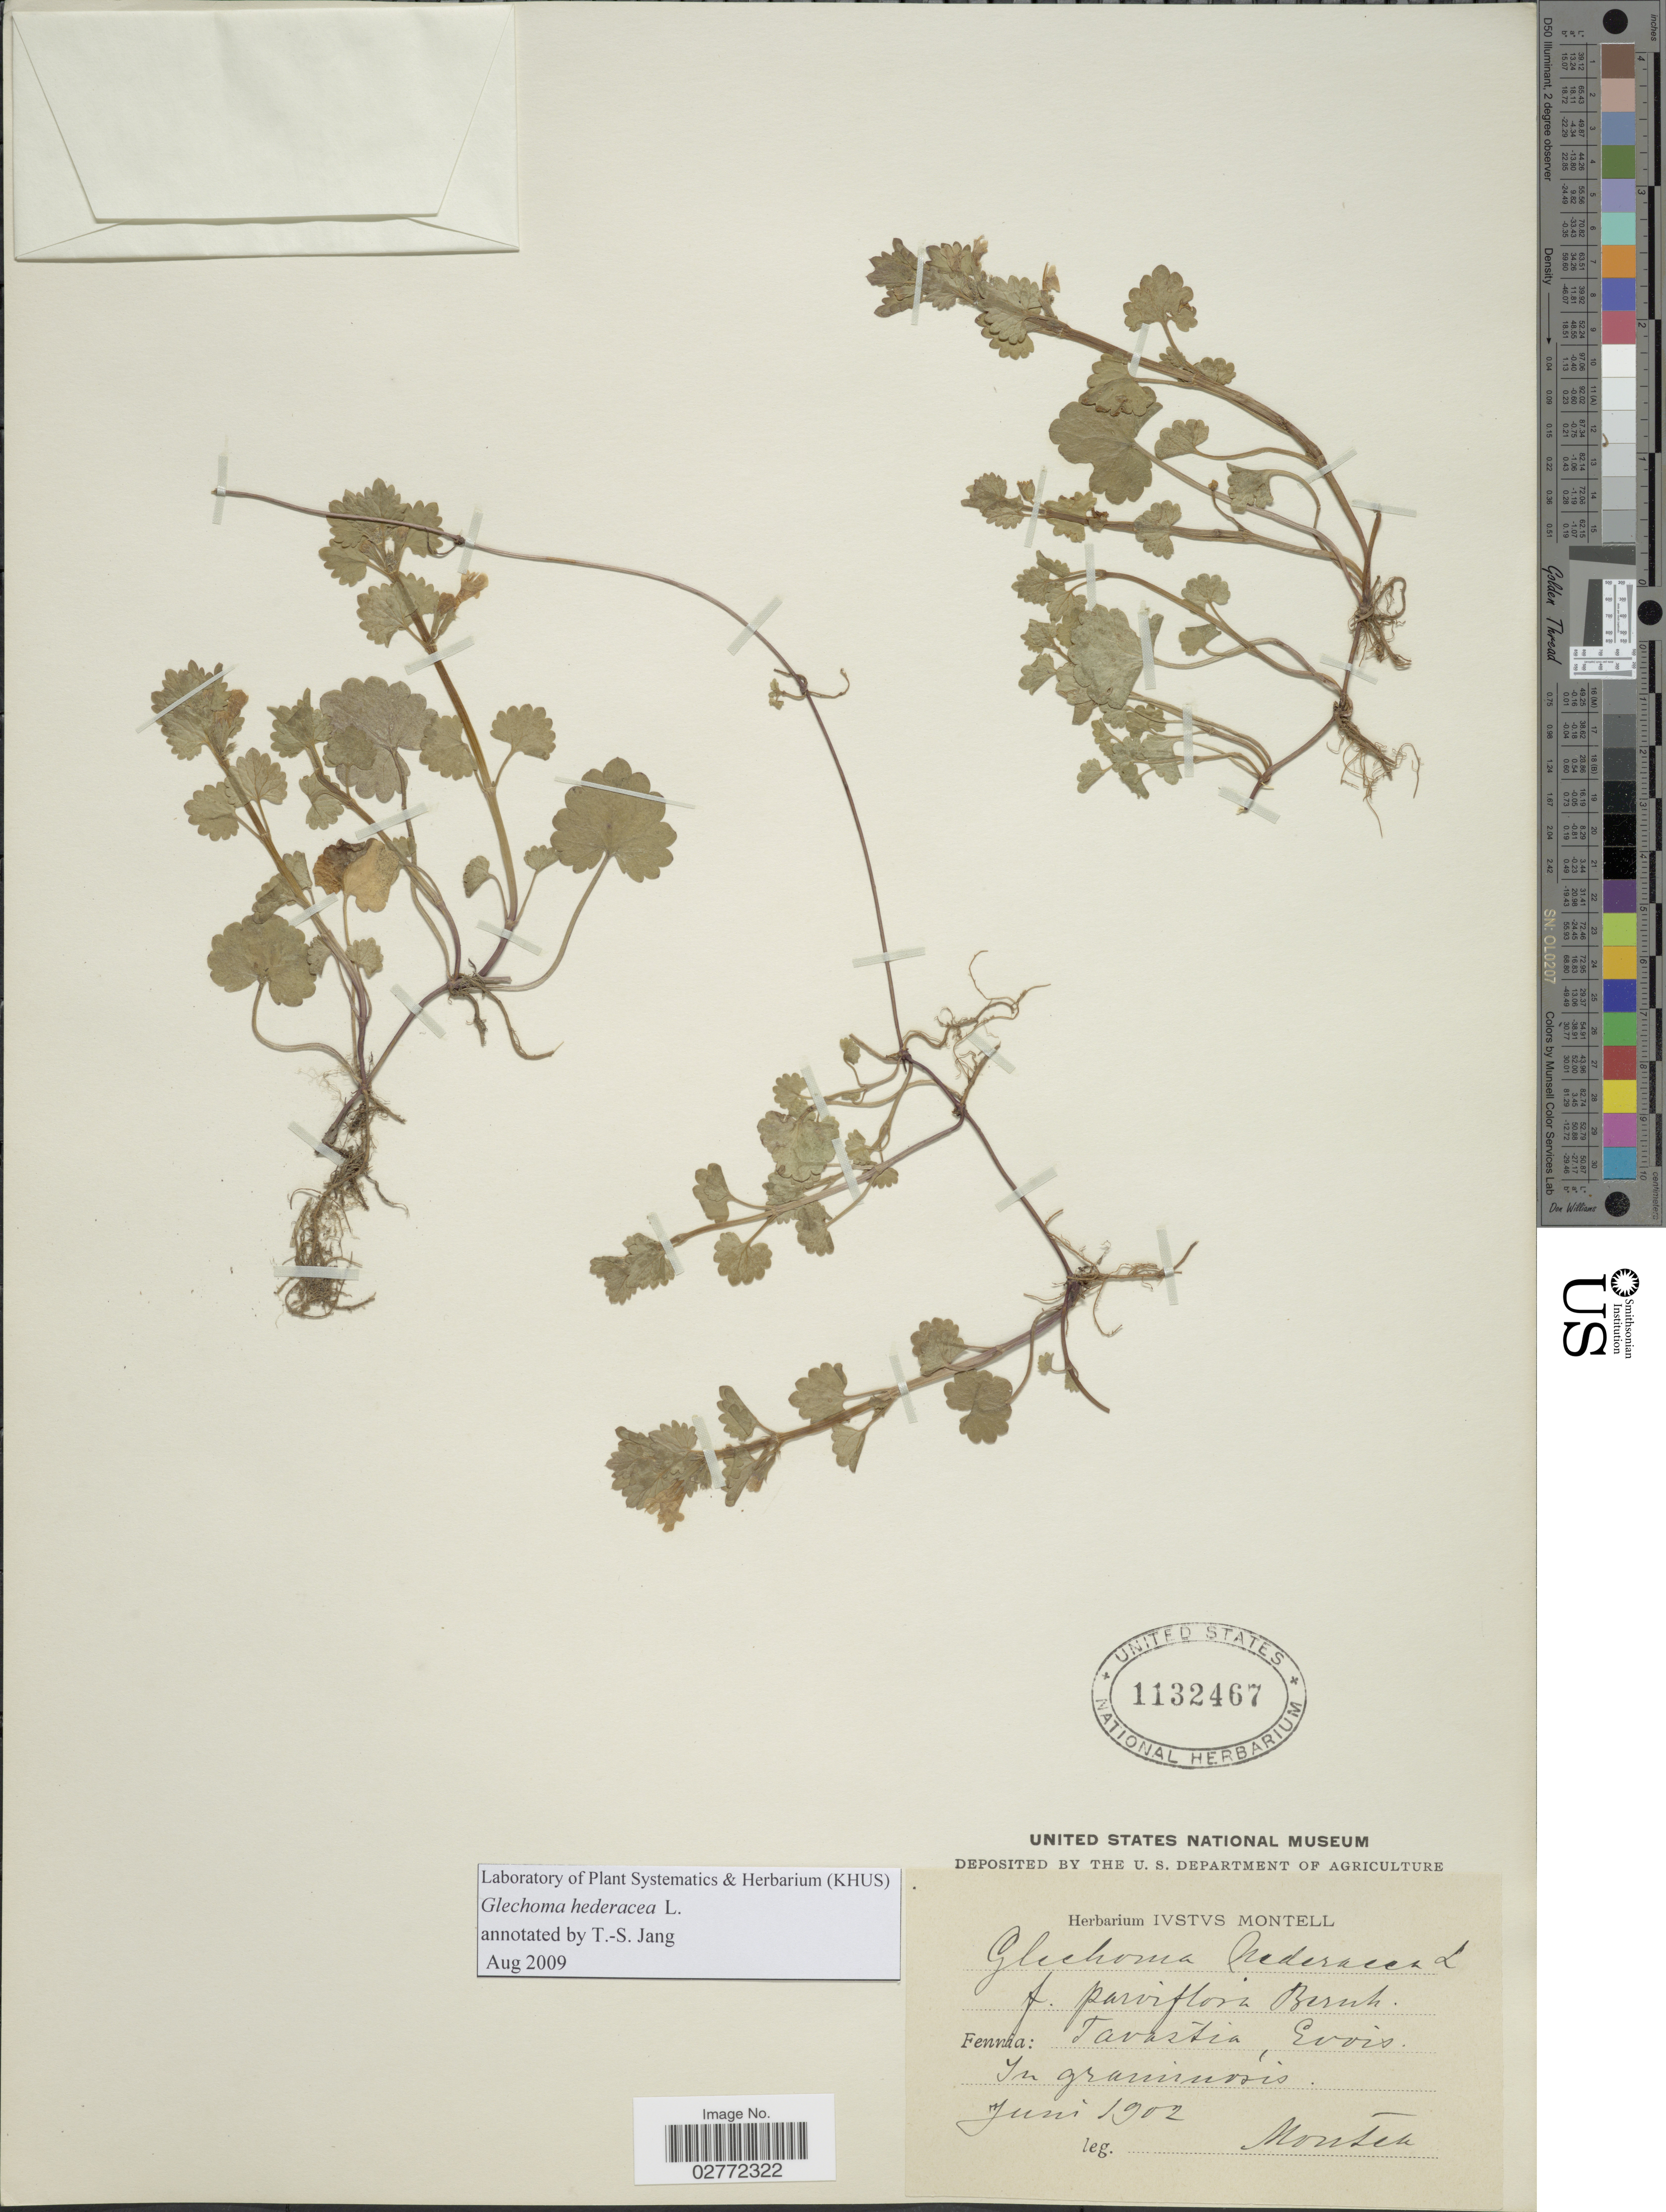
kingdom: Plantae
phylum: Tracheophyta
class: Magnoliopsida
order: Lamiales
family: Lamiaceae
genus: Glechoma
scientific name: Glechoma hederacea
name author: L.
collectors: I. Montell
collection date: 1902-06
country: Finland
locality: Fennia: Tavastia, Ervis. In graminosis.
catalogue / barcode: US 1132467